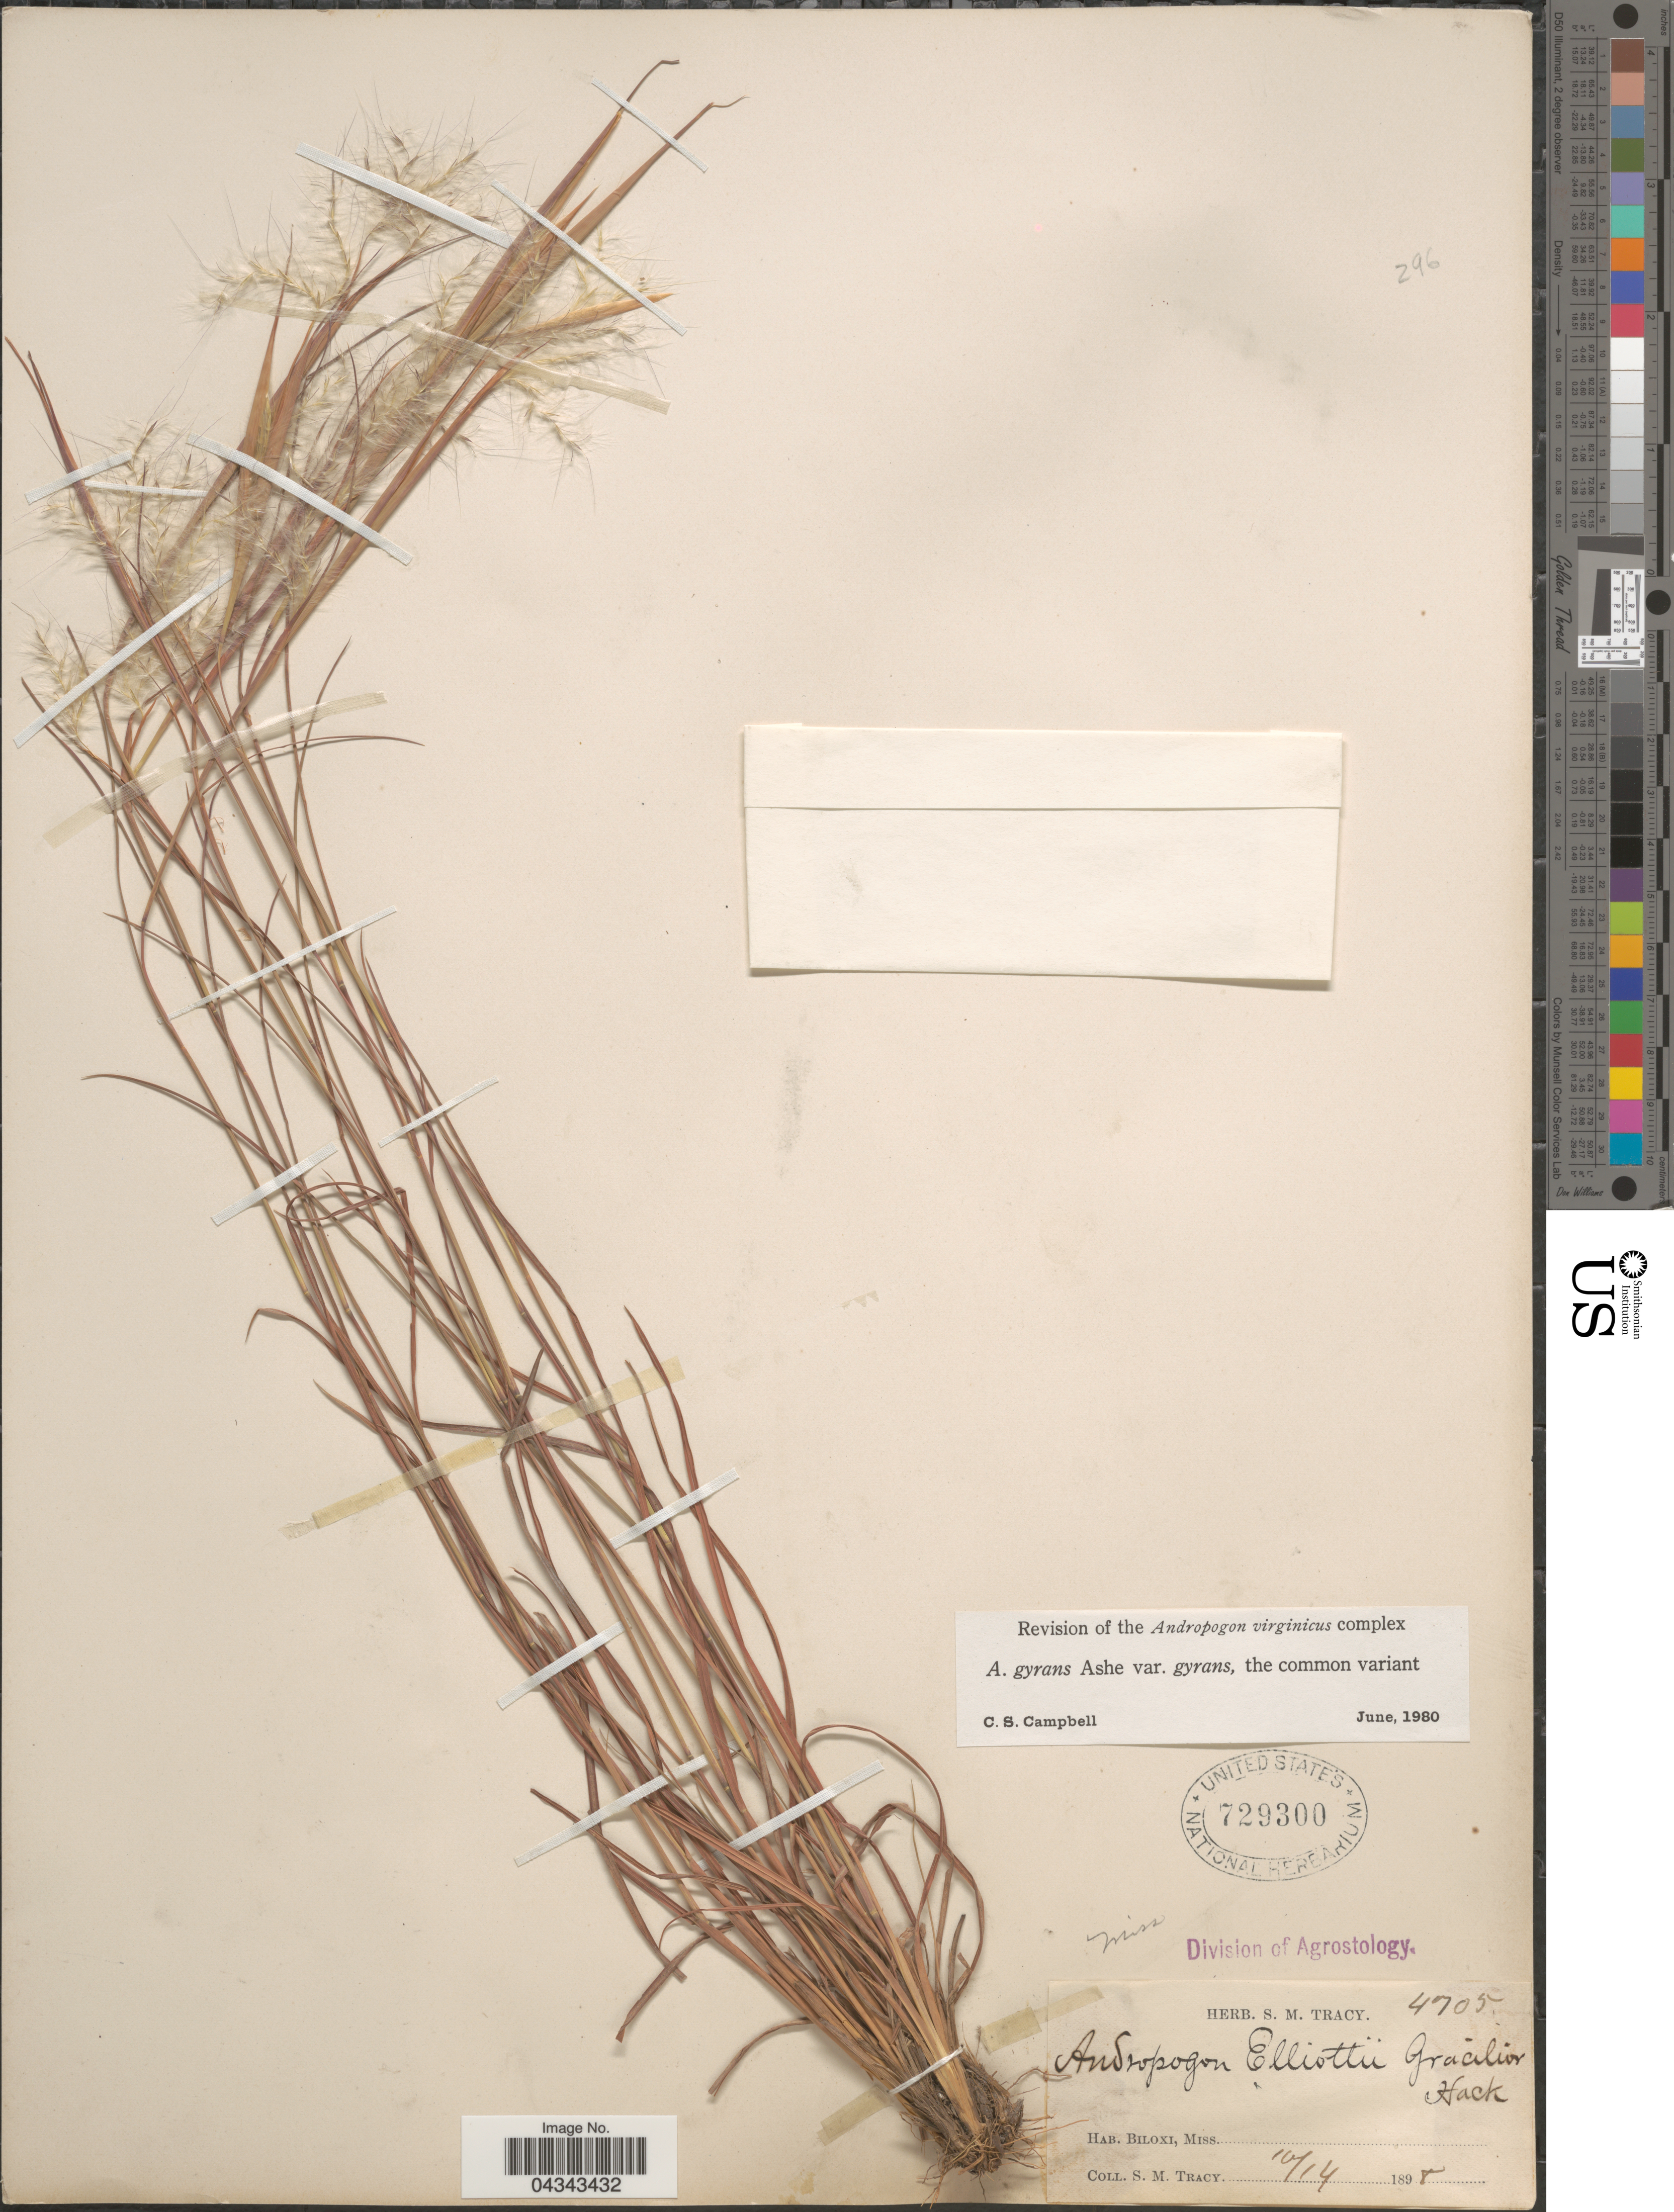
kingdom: Plantae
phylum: Tracheophyta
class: Liliopsida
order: Poales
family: Poaceae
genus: Andropogon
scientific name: Andropogon gyrans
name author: Ashe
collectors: S. M. Tracy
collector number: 4705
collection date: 1898-10-14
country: United States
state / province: Mississippi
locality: Biloxi.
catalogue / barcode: US 729300